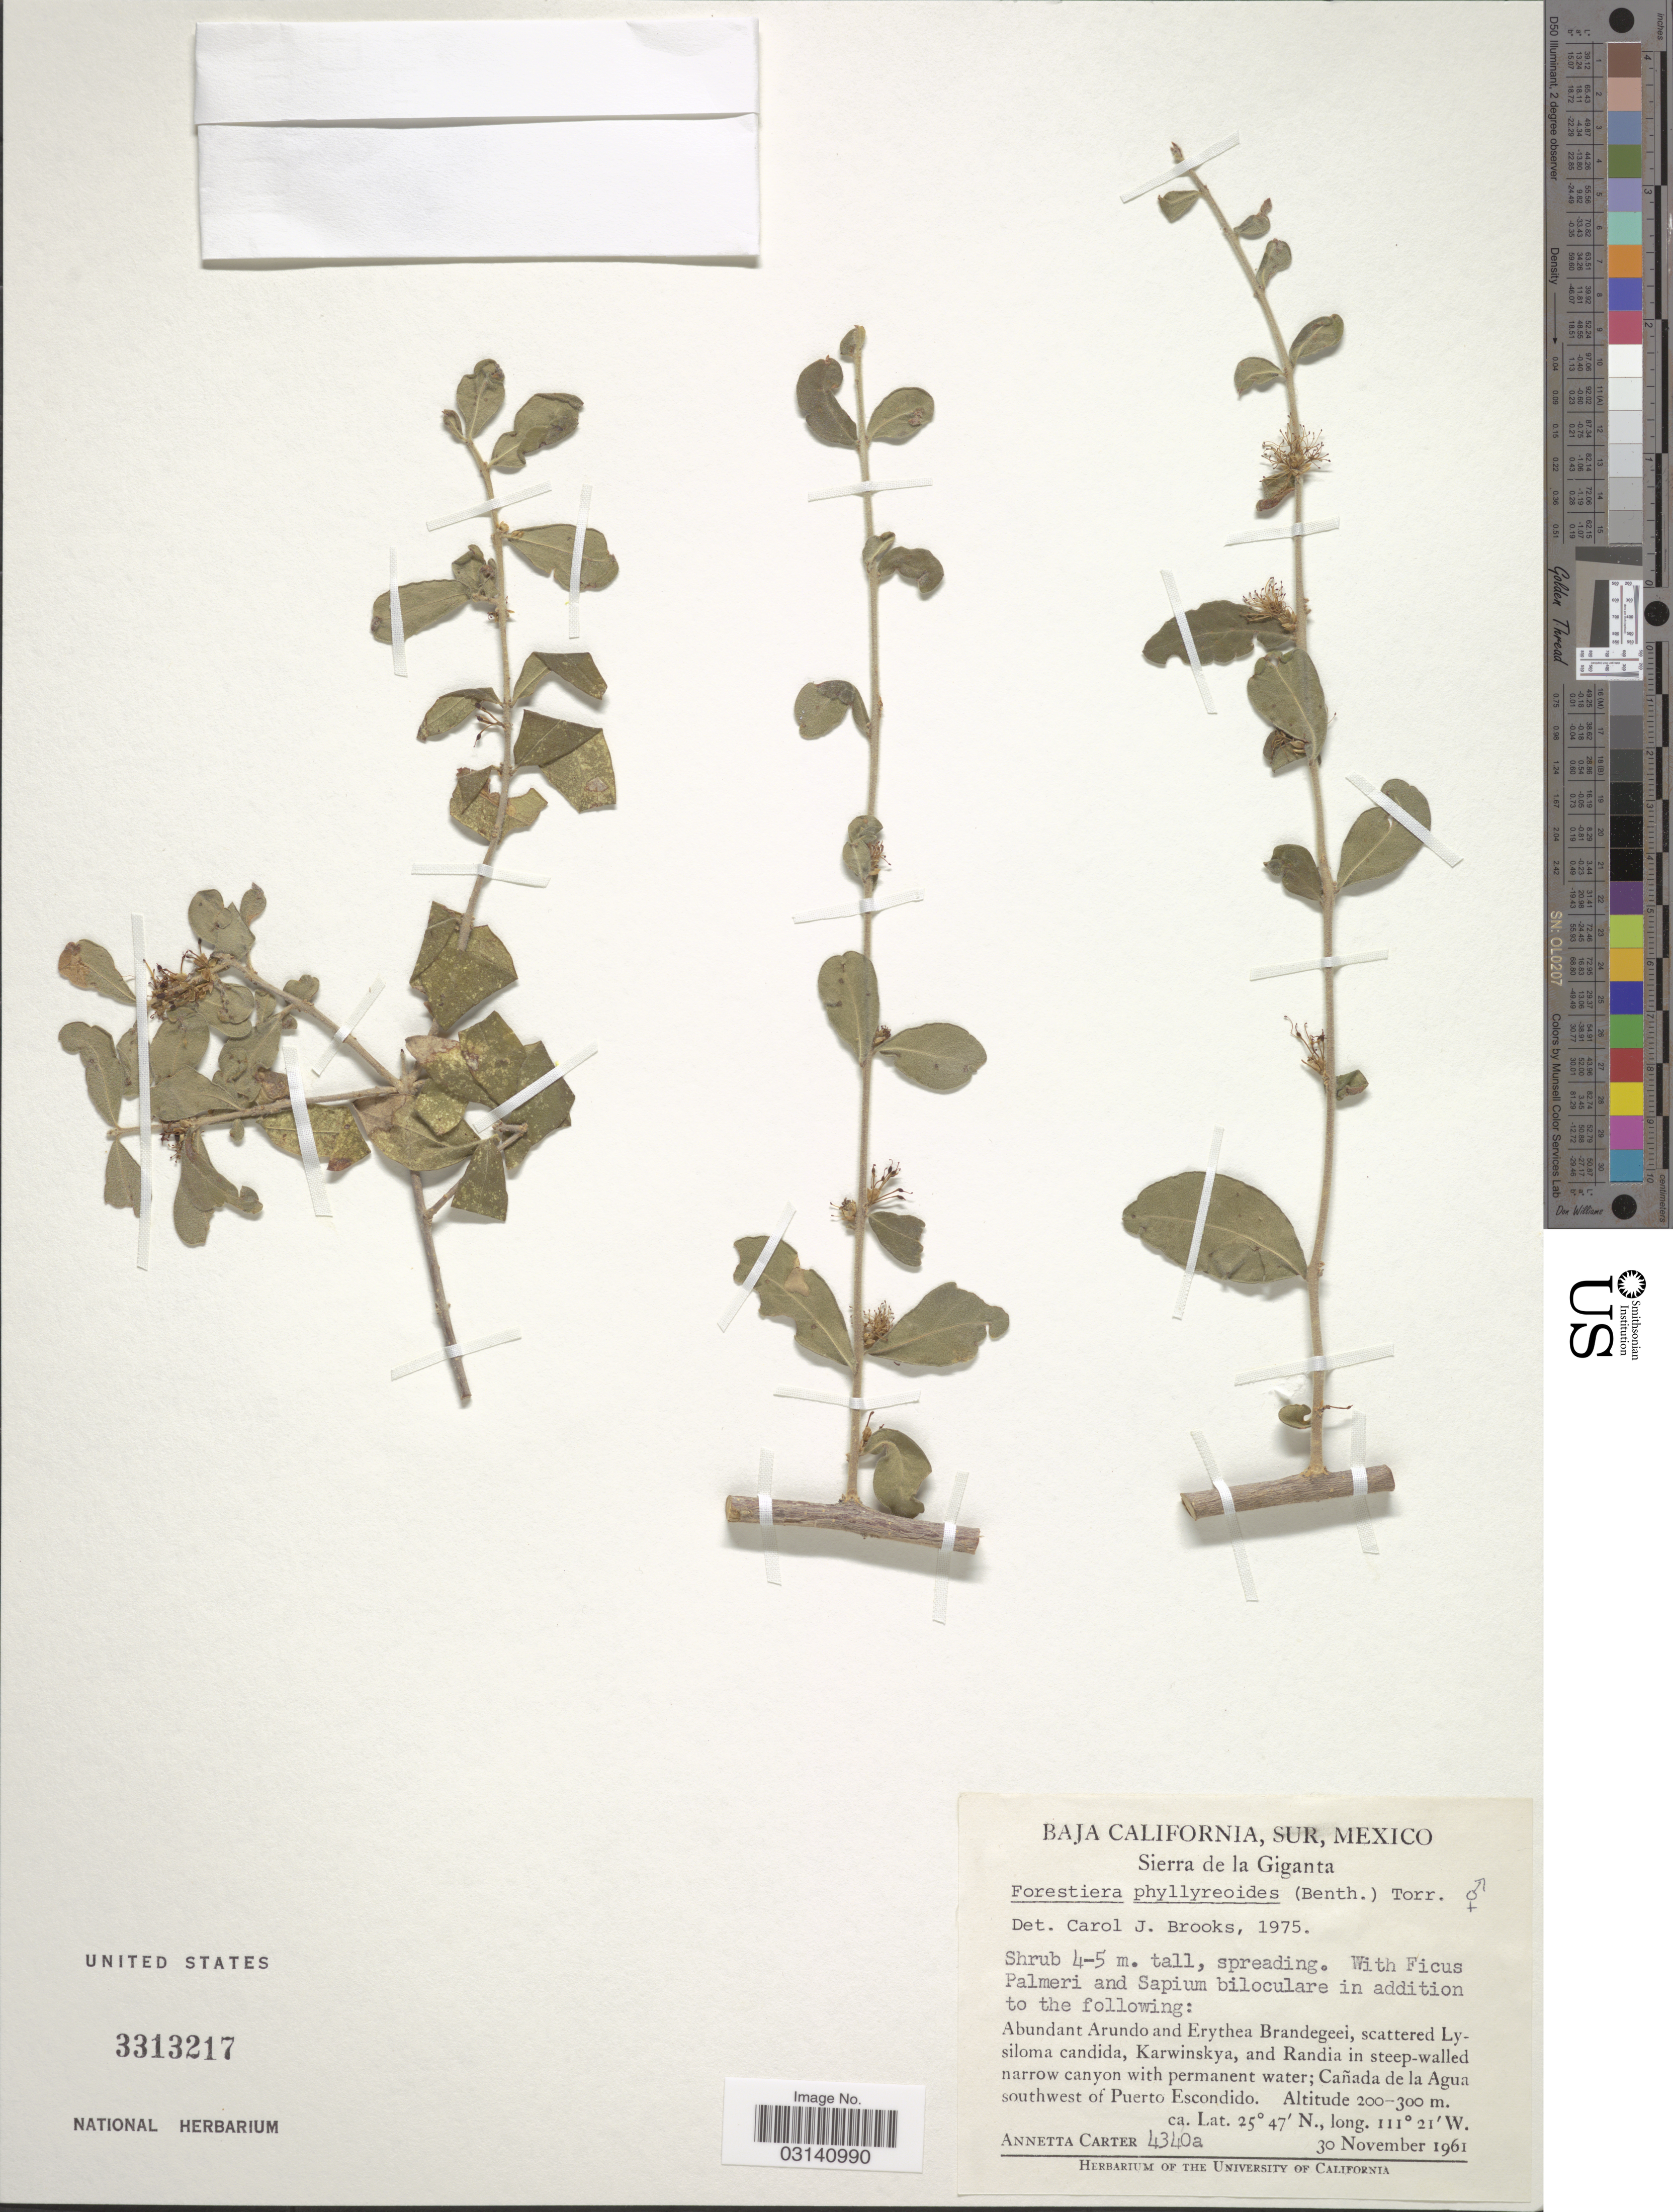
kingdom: Plantae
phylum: Tracheophyta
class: Magnoliopsida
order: Lamiales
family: Oleaceae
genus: Forestiera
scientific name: Forestiera phillyreoides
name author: (Benth.) Torr.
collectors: A. Carter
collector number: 4340a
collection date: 1961-11-30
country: Mexico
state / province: Baja California Sur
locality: Sierra de la Giganta. Cañada de la Agua southwest of Puerto Escondido.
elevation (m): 200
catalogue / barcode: US 3313217